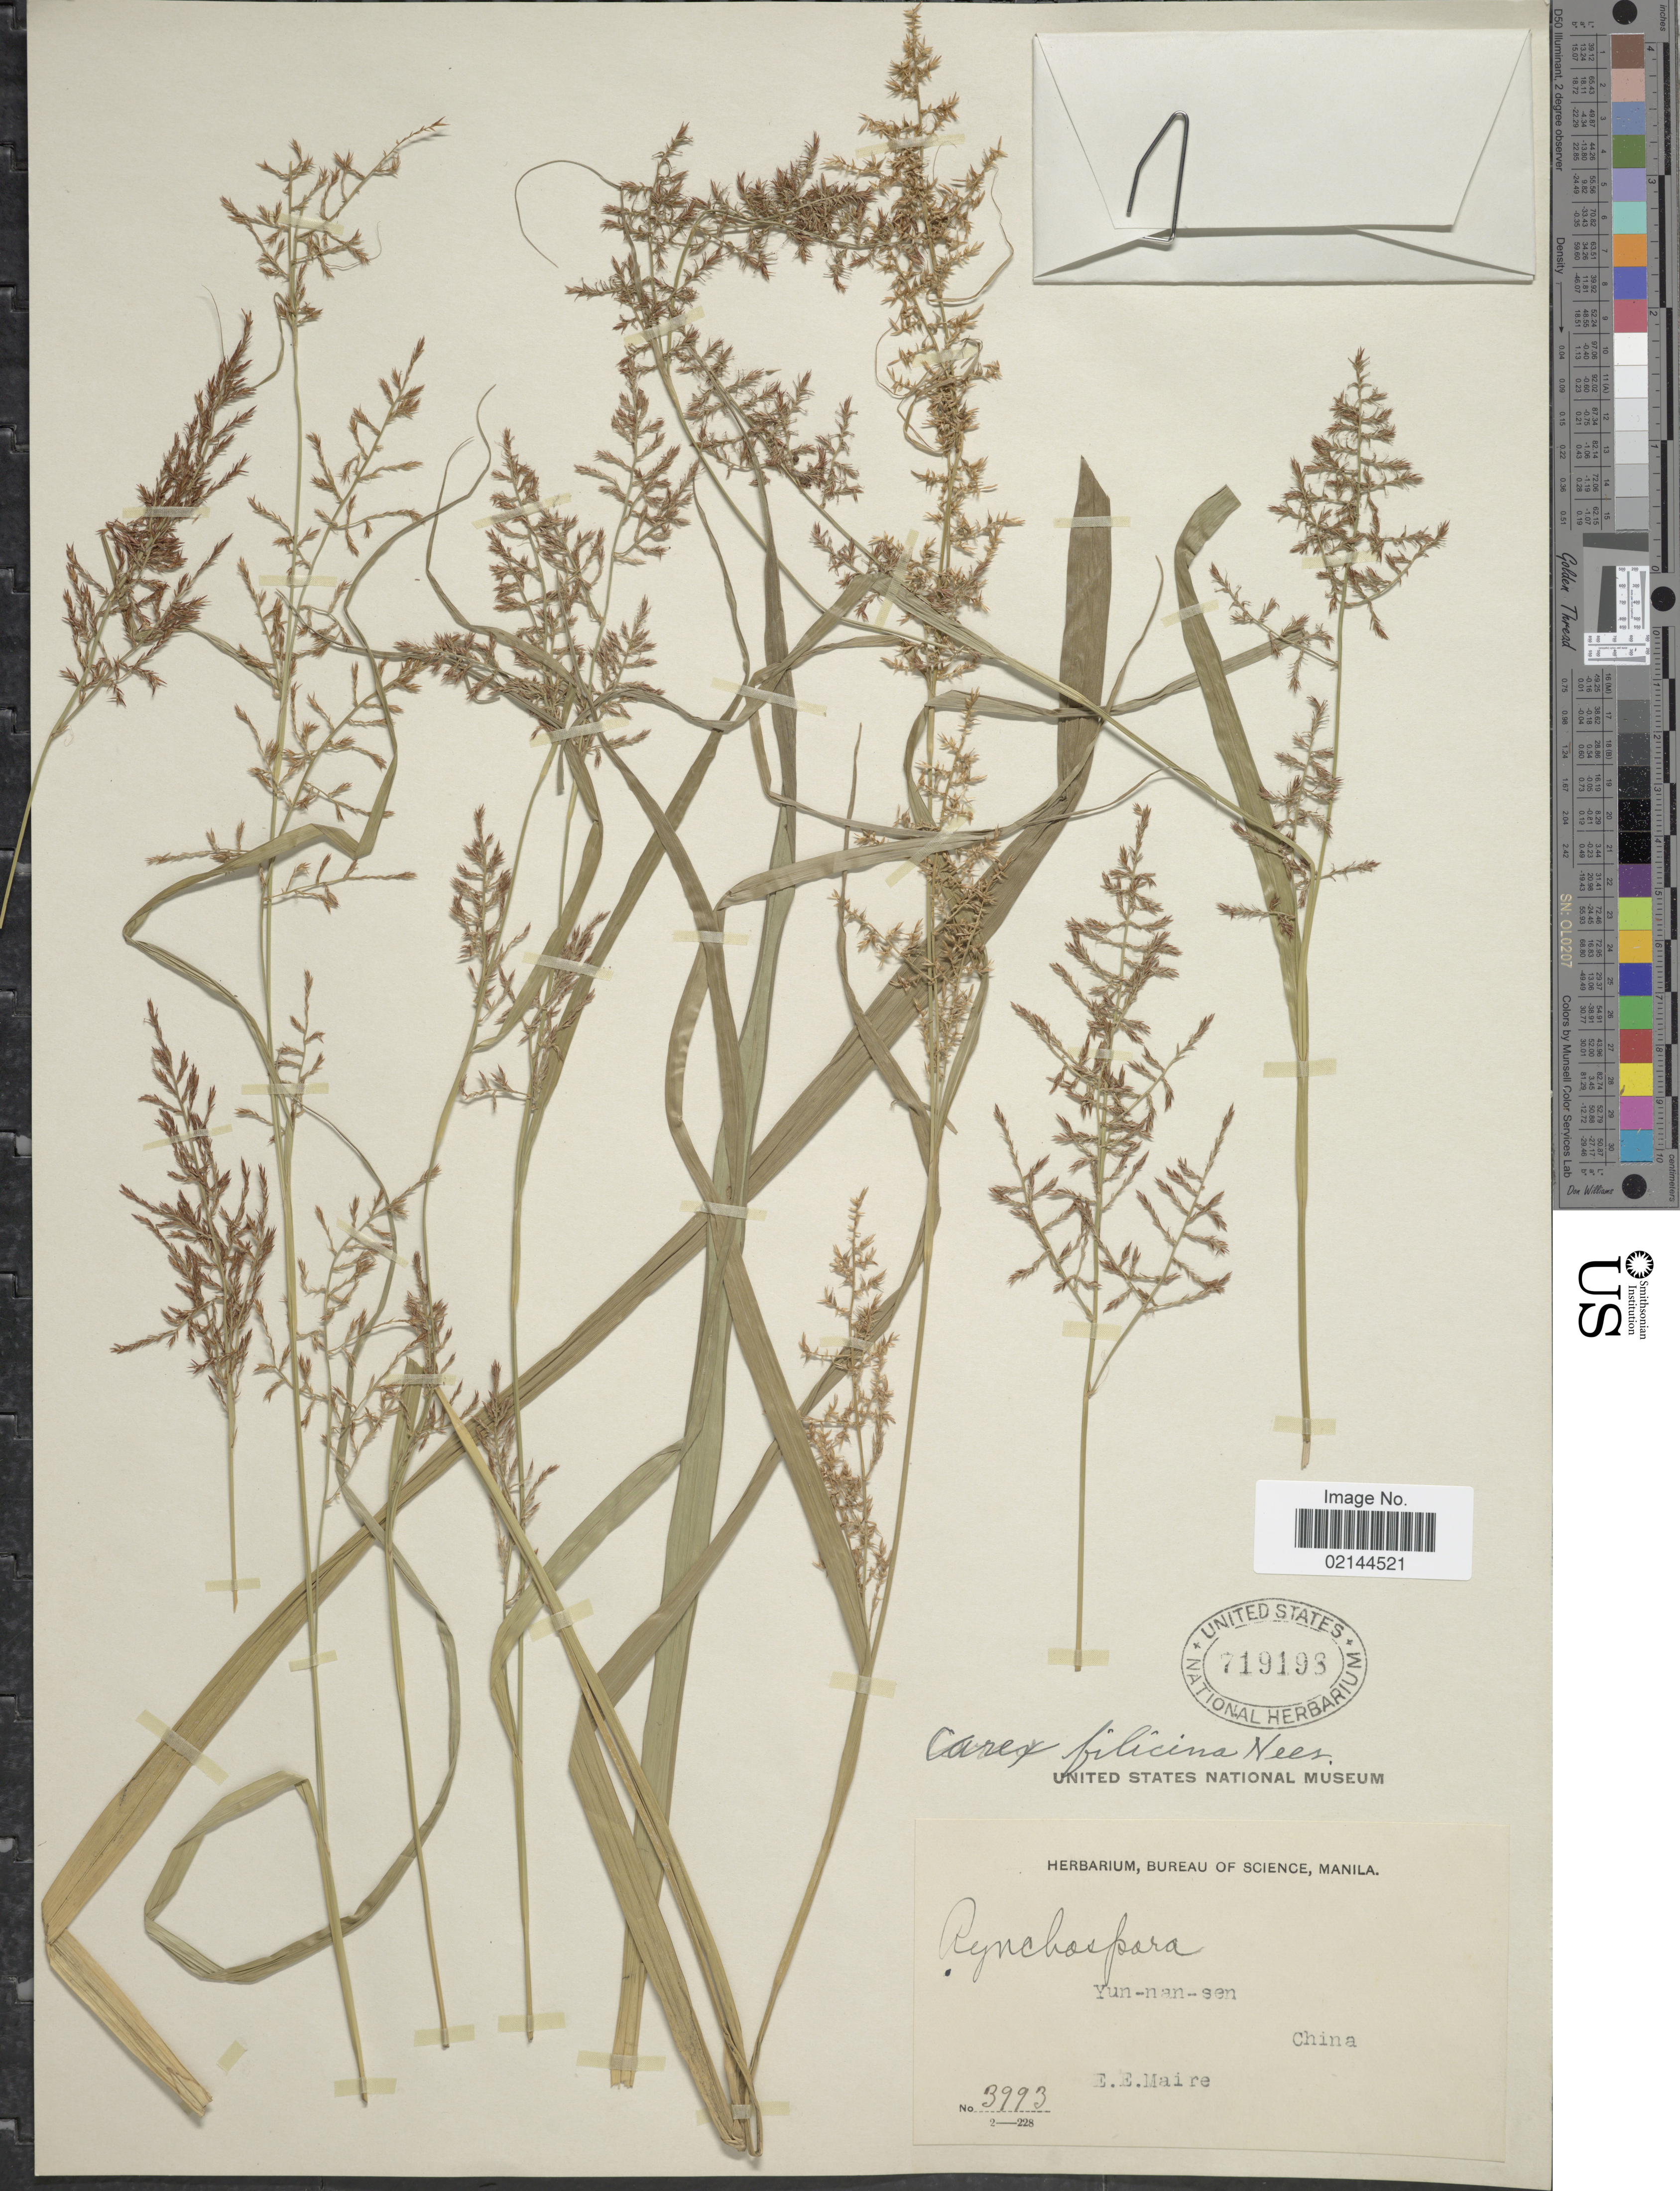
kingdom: Plantae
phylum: Tracheophyta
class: Liliopsida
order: Poales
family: Cyperaceae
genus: Carex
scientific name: Carex filicina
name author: Nees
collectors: E. E. Maire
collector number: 3993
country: China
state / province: Yunnan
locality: Yun-nan-se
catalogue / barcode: US 719193